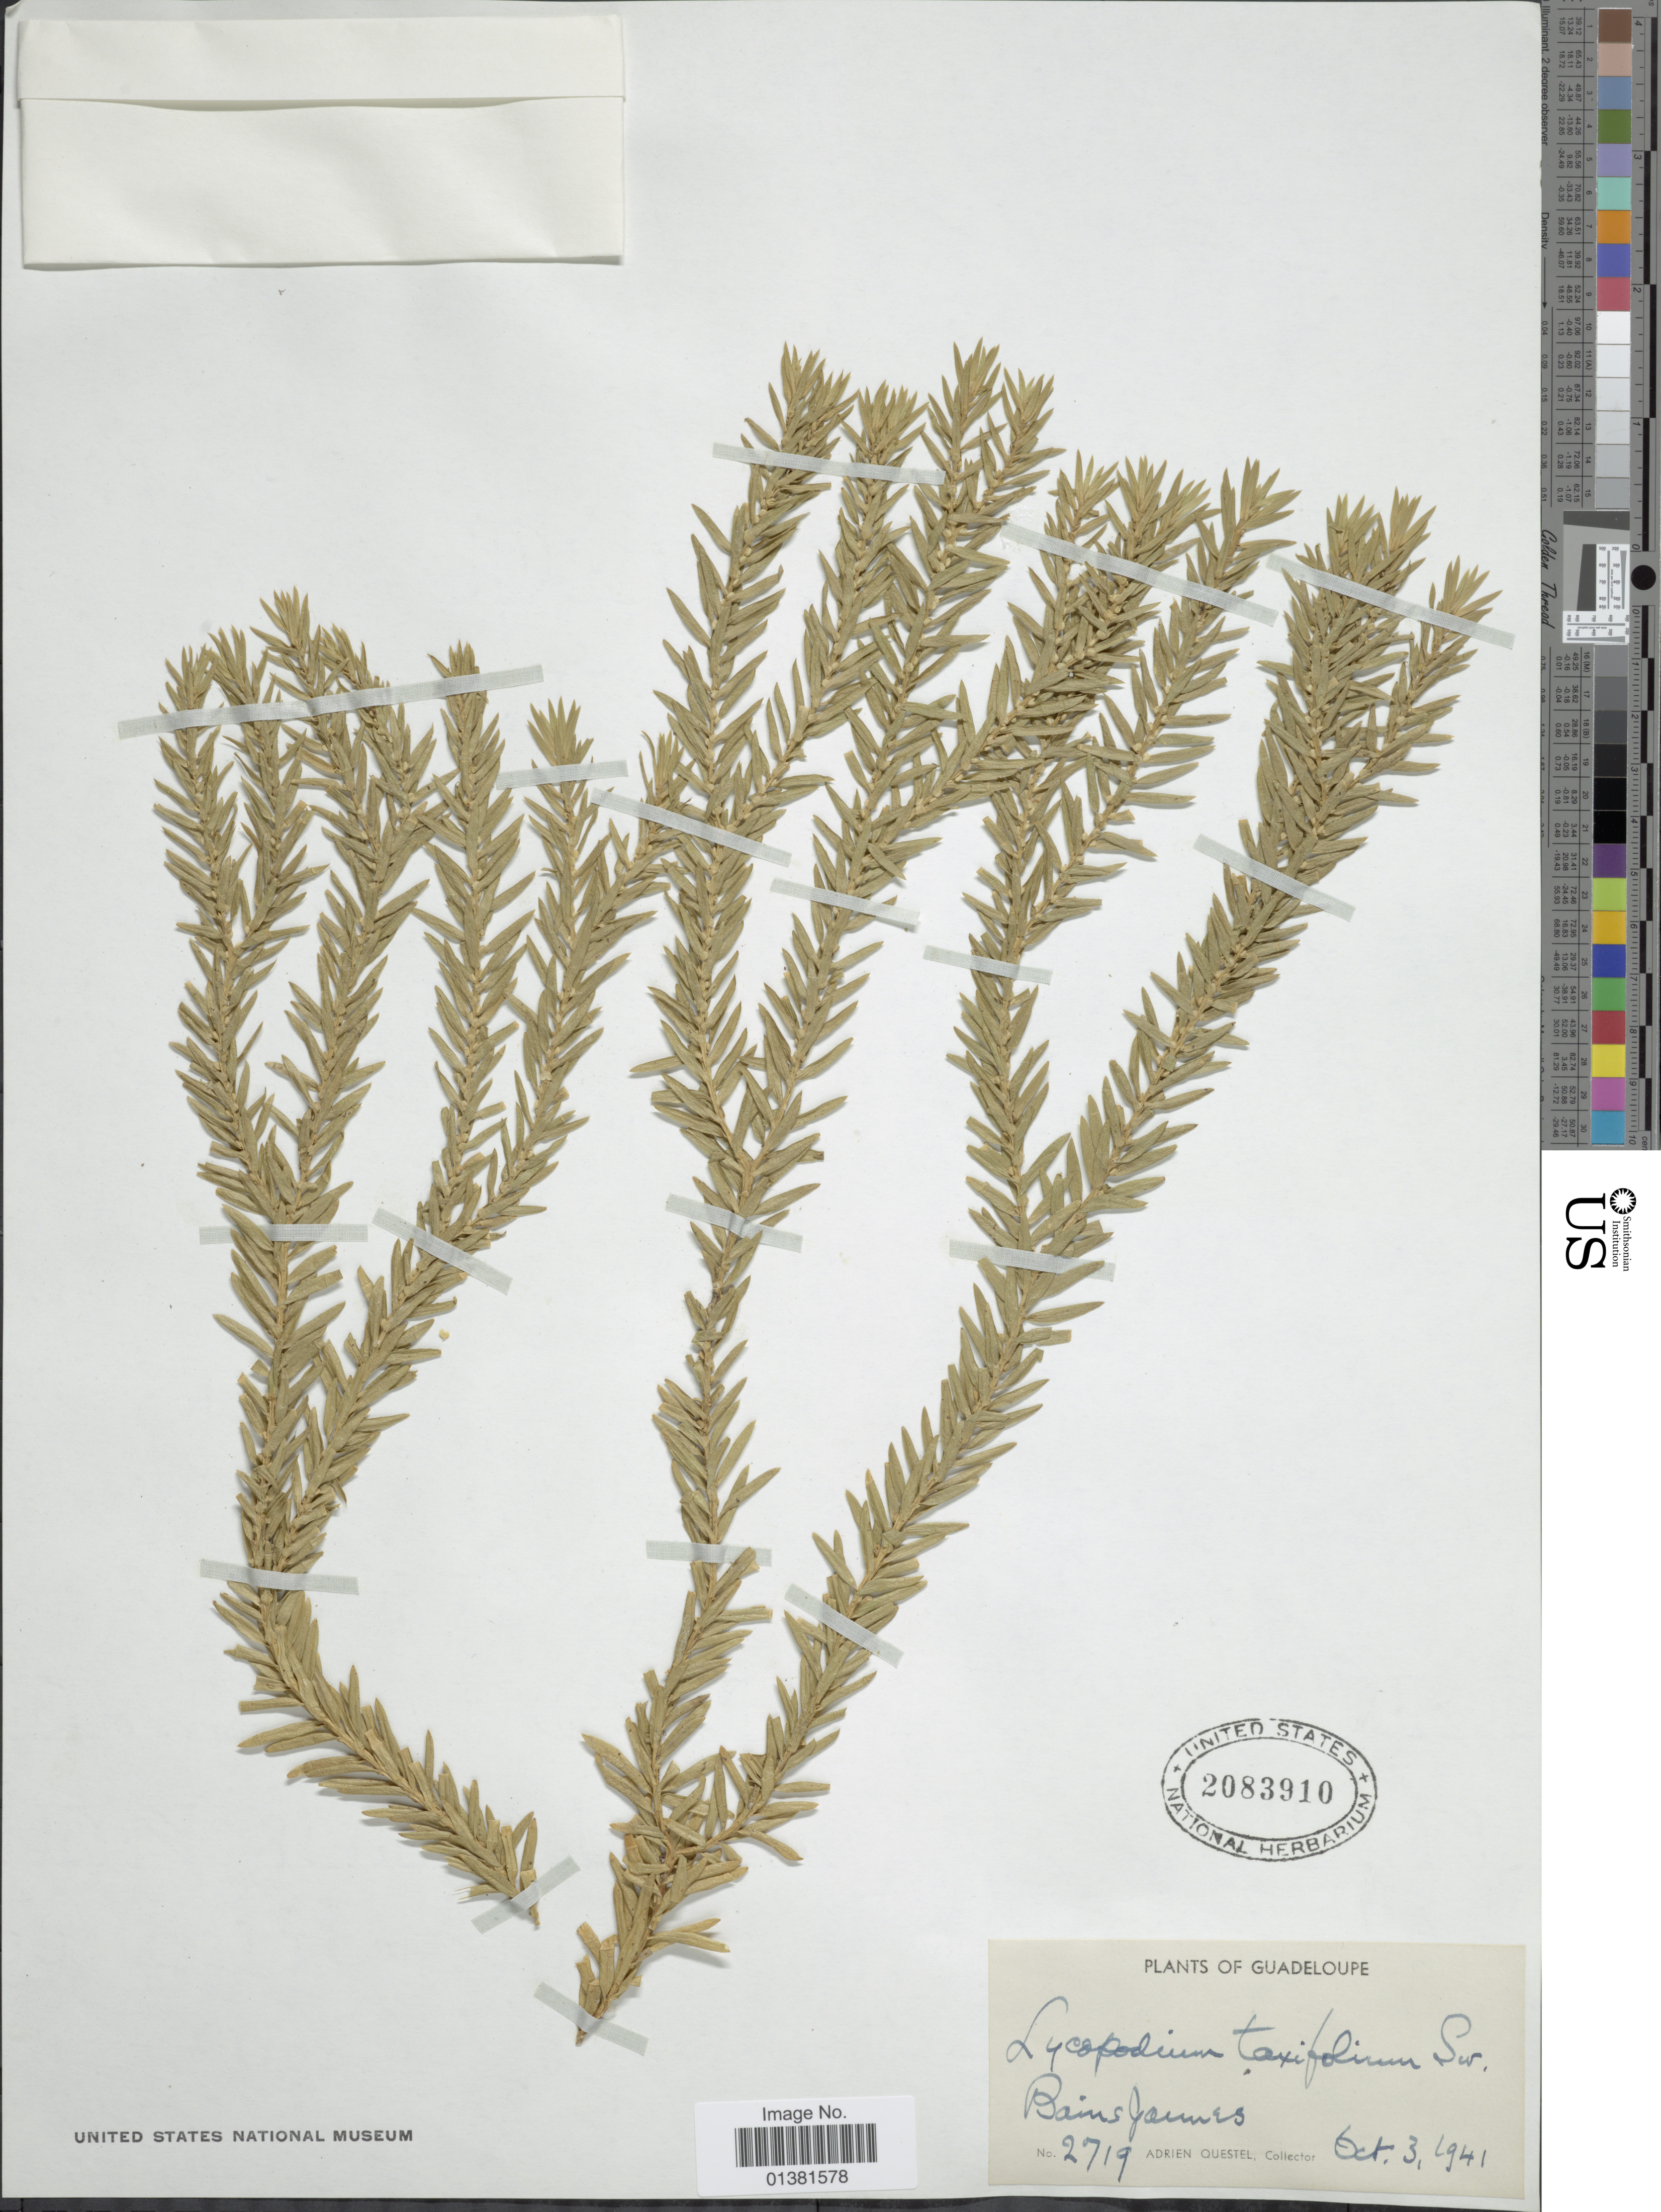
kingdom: Plantae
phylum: Tracheophyta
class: Lycopodiopsida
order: Lycopodiales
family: Lycopodiaceae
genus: Phlegmariurus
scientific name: Phlegmariurus taxifolius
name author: (Sw.) Á. Löve & D. Löve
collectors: A. Questel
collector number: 2719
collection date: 1941-10-03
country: Guadeloupe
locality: Bains James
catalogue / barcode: US 2083910